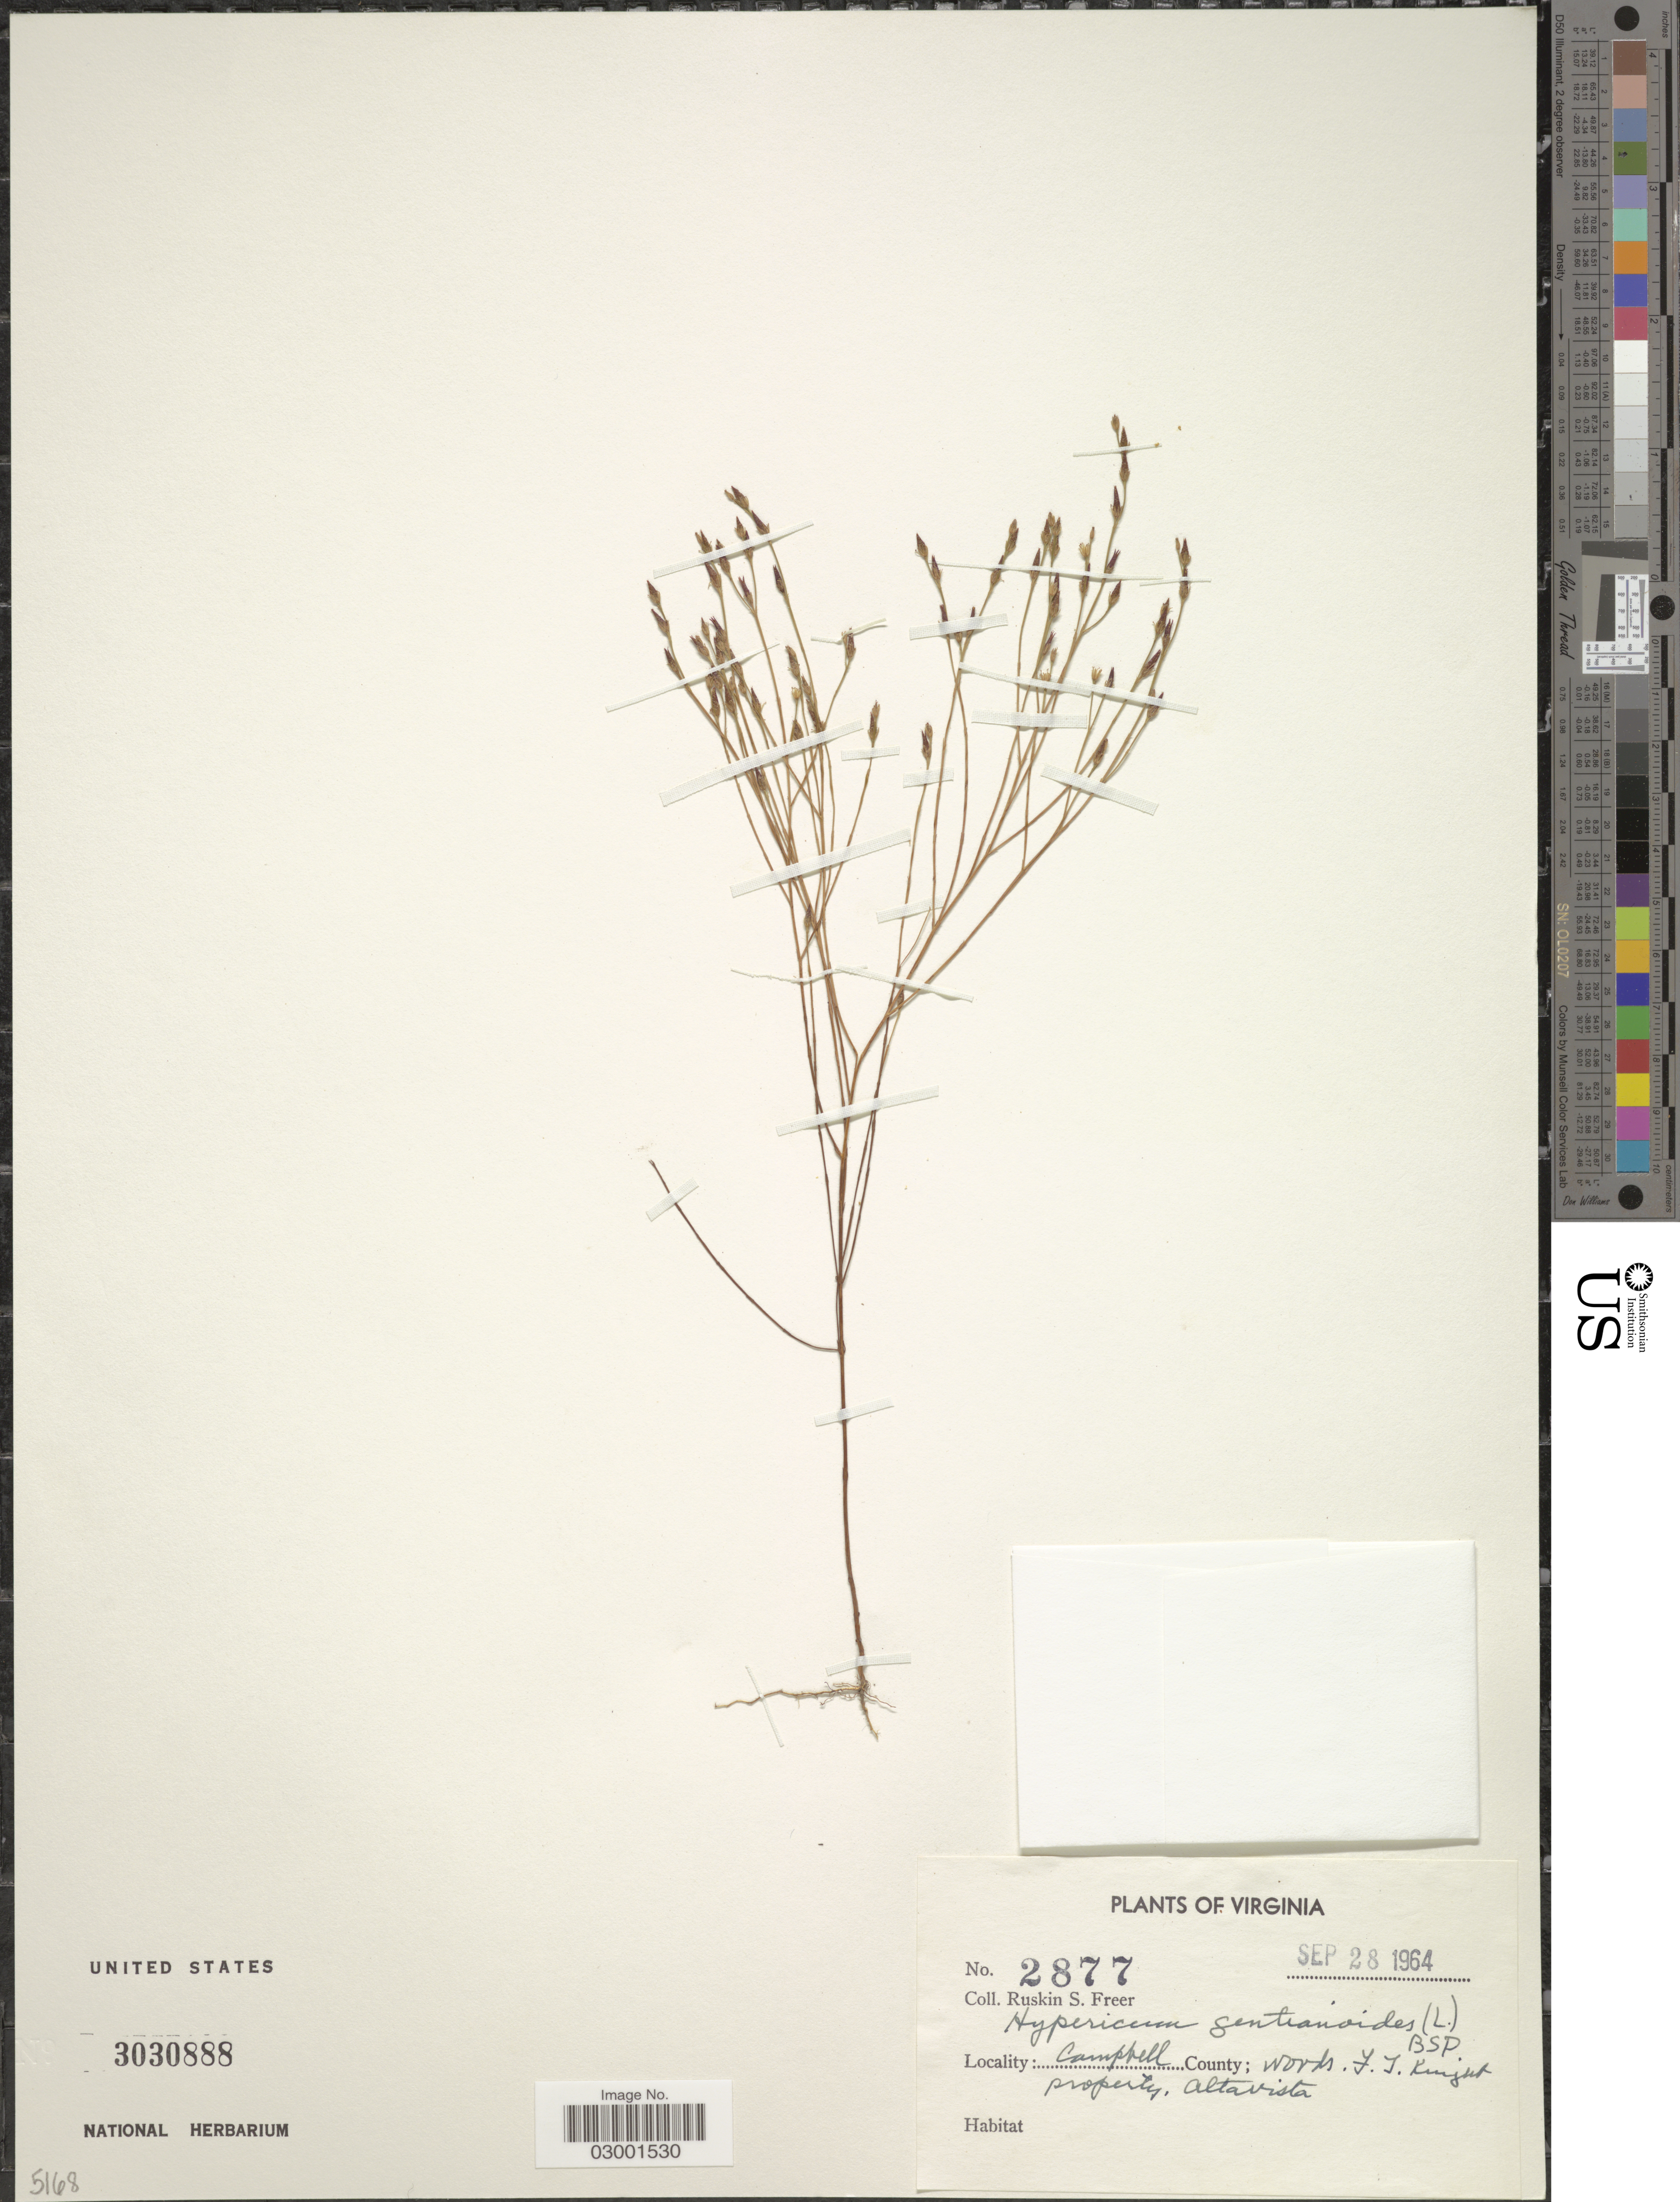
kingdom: Plantae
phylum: Tracheophyta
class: Magnoliopsida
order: Malpighiales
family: Hypericaceae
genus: Hypericum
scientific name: Hypericum gentianoides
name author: (L.) Britton, Stearns & Poggenb.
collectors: R. Freer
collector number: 2877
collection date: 1964-09-28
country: United States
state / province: Virginia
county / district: Campbell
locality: Campbell County; woods F.J. Knight property, Altavista.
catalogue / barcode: US 3030888